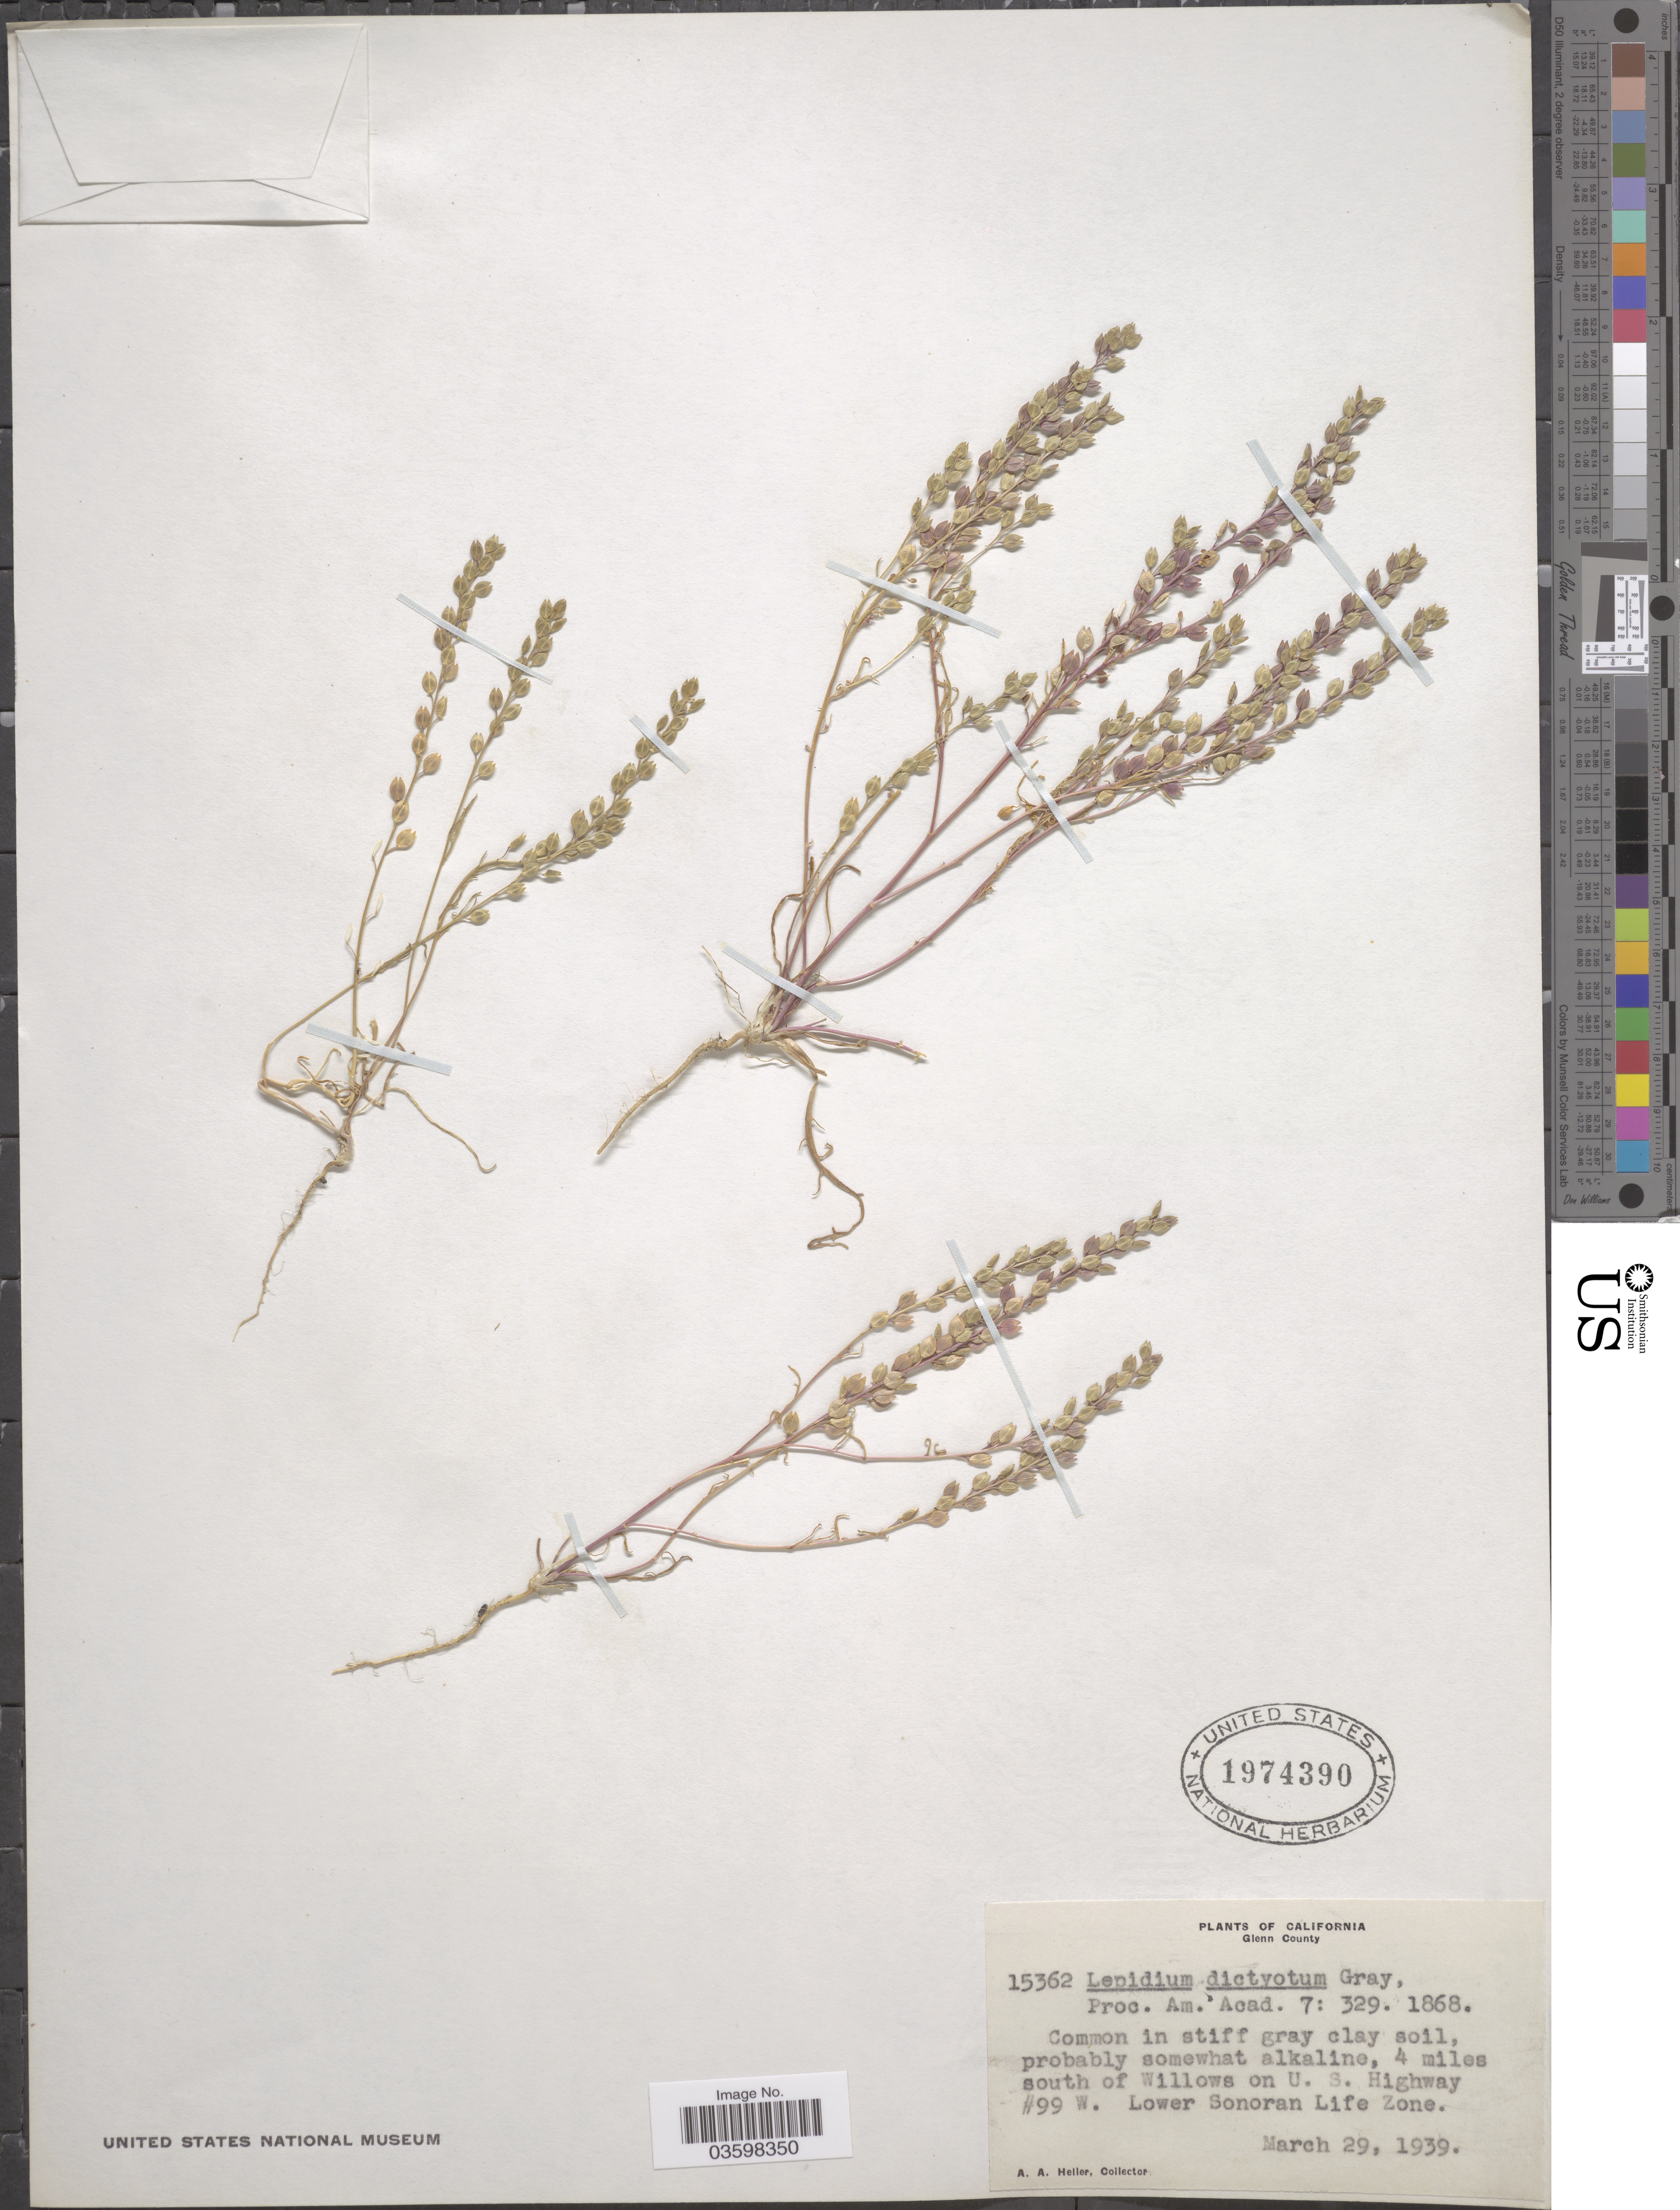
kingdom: Plantae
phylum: Tracheophyta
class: Magnoliopsida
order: Brassicales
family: Brassicaceae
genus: Lepidium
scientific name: Lepidium dictyotum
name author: A. Gray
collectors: A. A. Heller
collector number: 15362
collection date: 1939-03-29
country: United States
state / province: California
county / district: Glenn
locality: Glenn County. 4 miles south of Willows on U. S. Highway #99 W. Lower Sonoran Life Zone.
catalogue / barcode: US 1974390